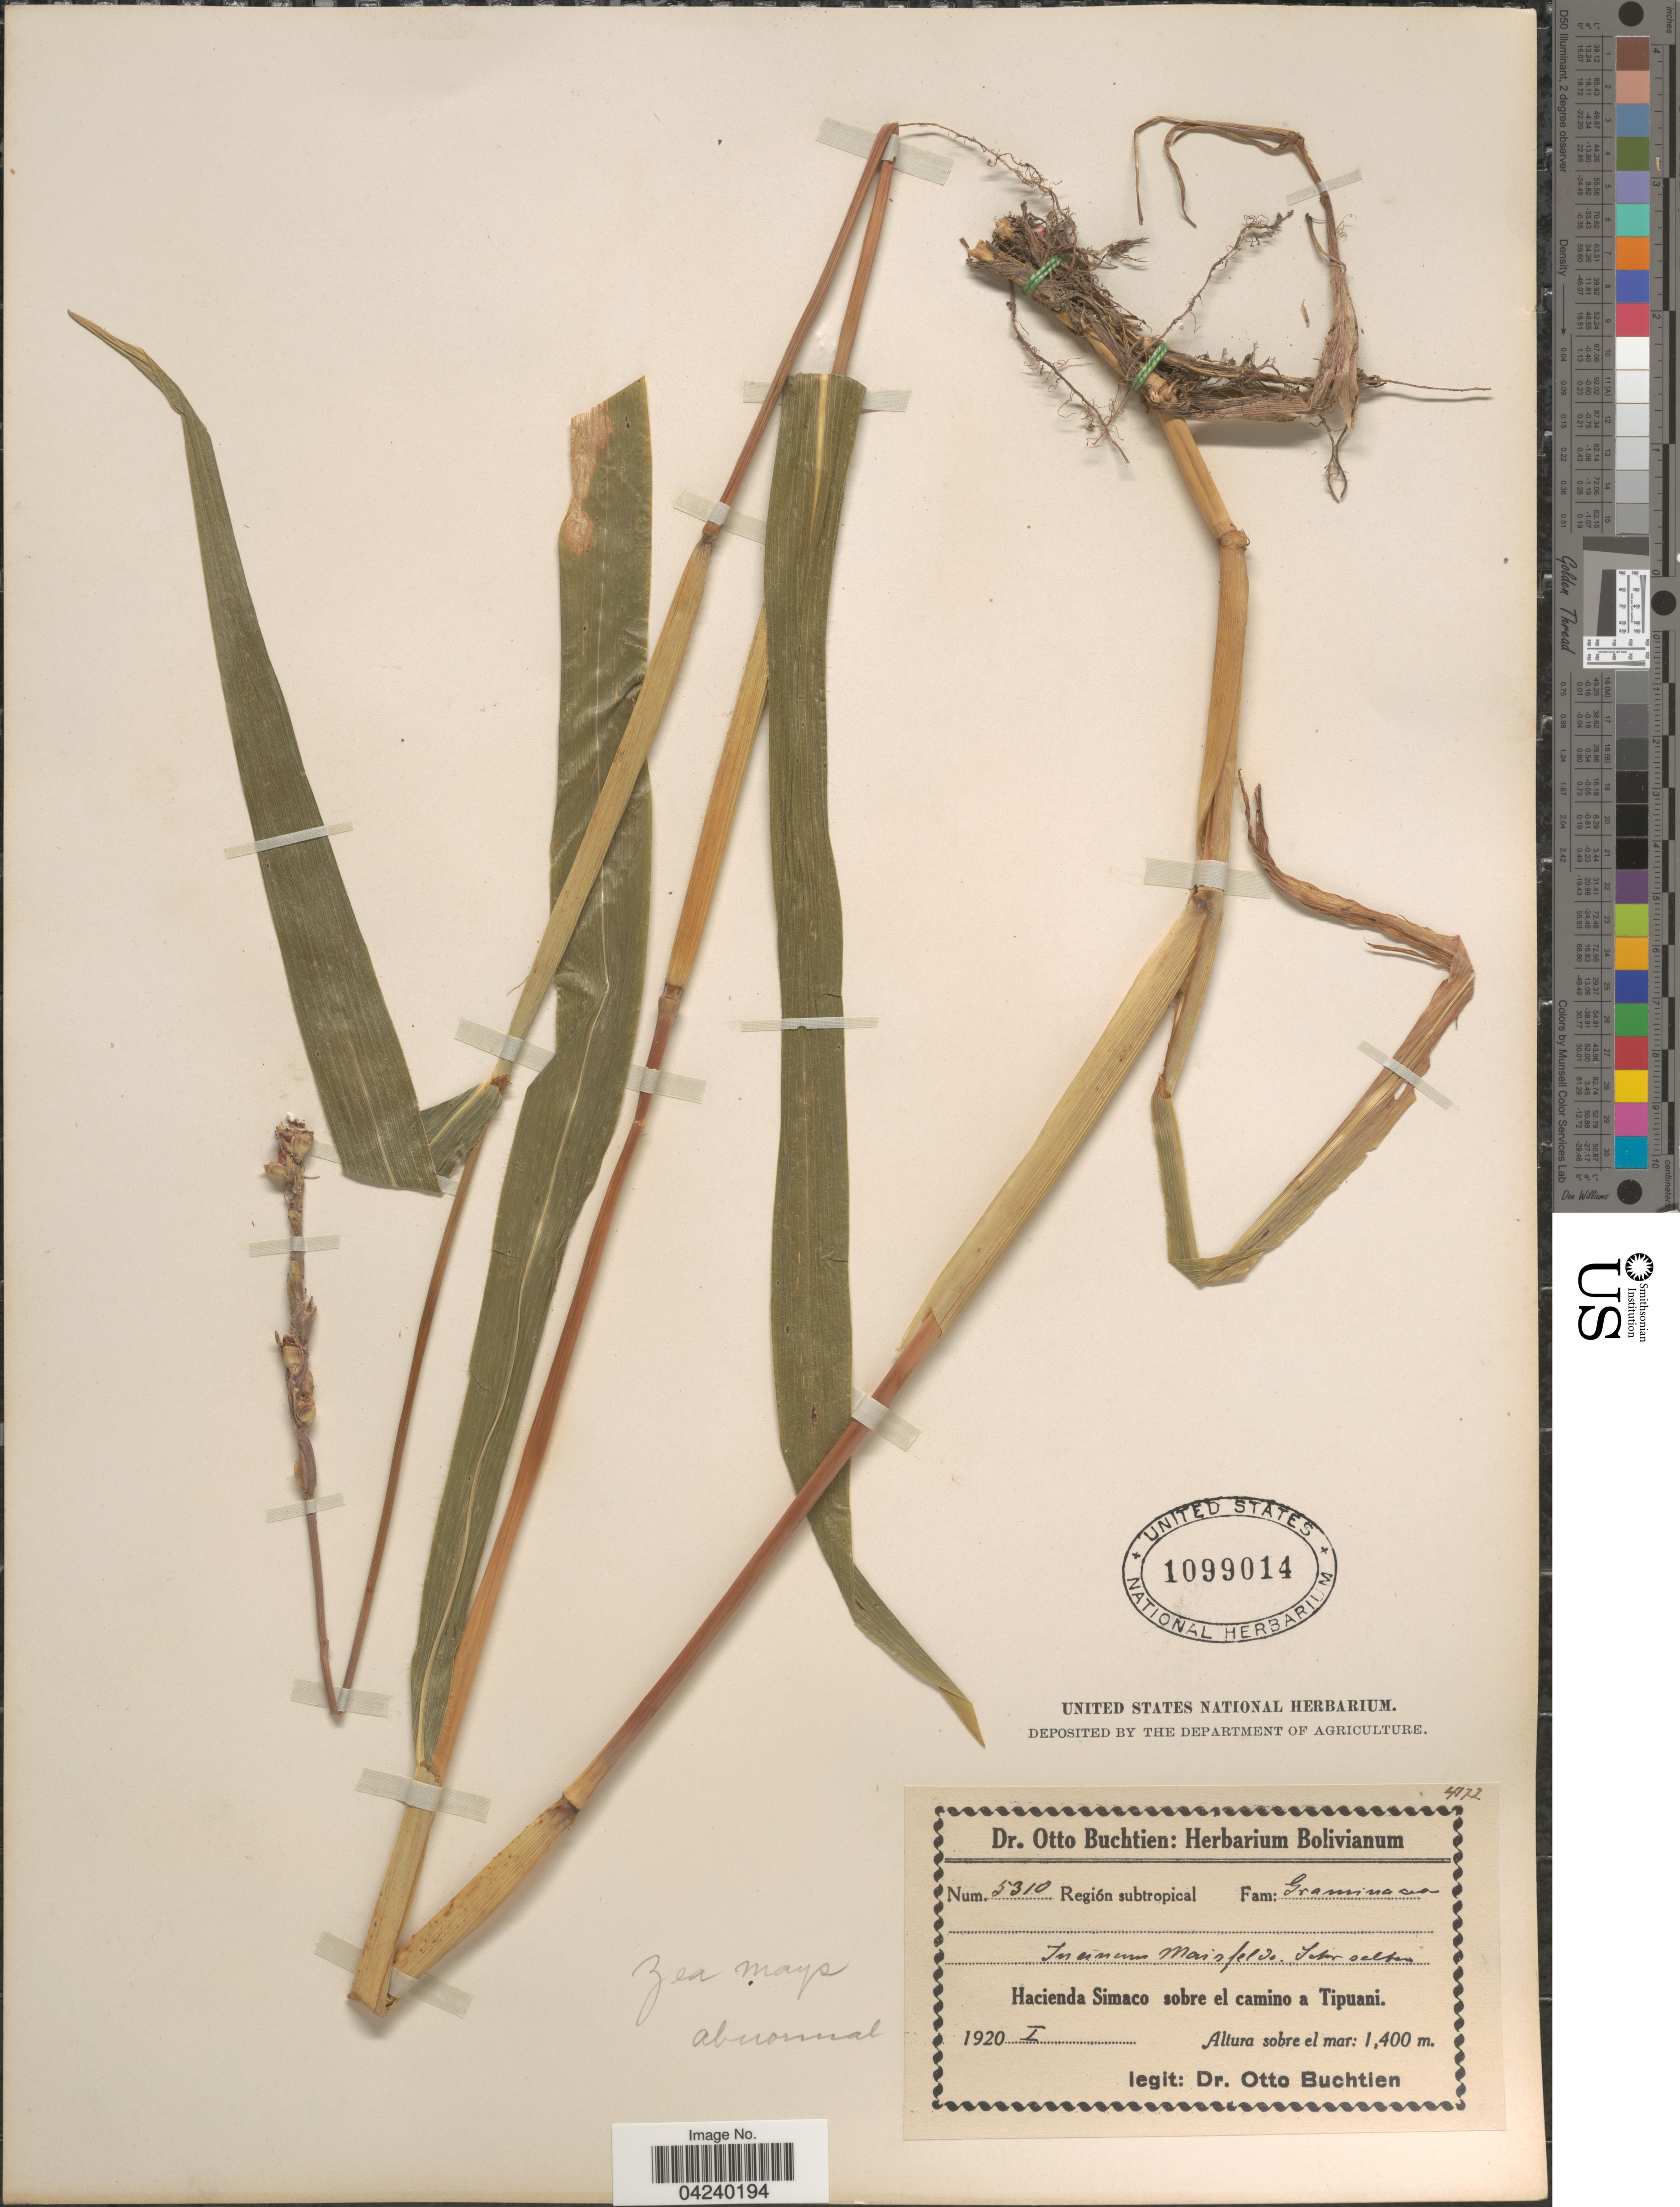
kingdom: Plantae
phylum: Tracheophyta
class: Liliopsida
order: Poales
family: Poaceae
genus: Zea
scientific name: Zea mays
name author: L.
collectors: O. Buchtien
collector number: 5310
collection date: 1920-01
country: Bolivia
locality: Región subtropical. Hacienda Simaco sobre el camino a Tipuani.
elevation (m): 1400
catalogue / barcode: US 1099014